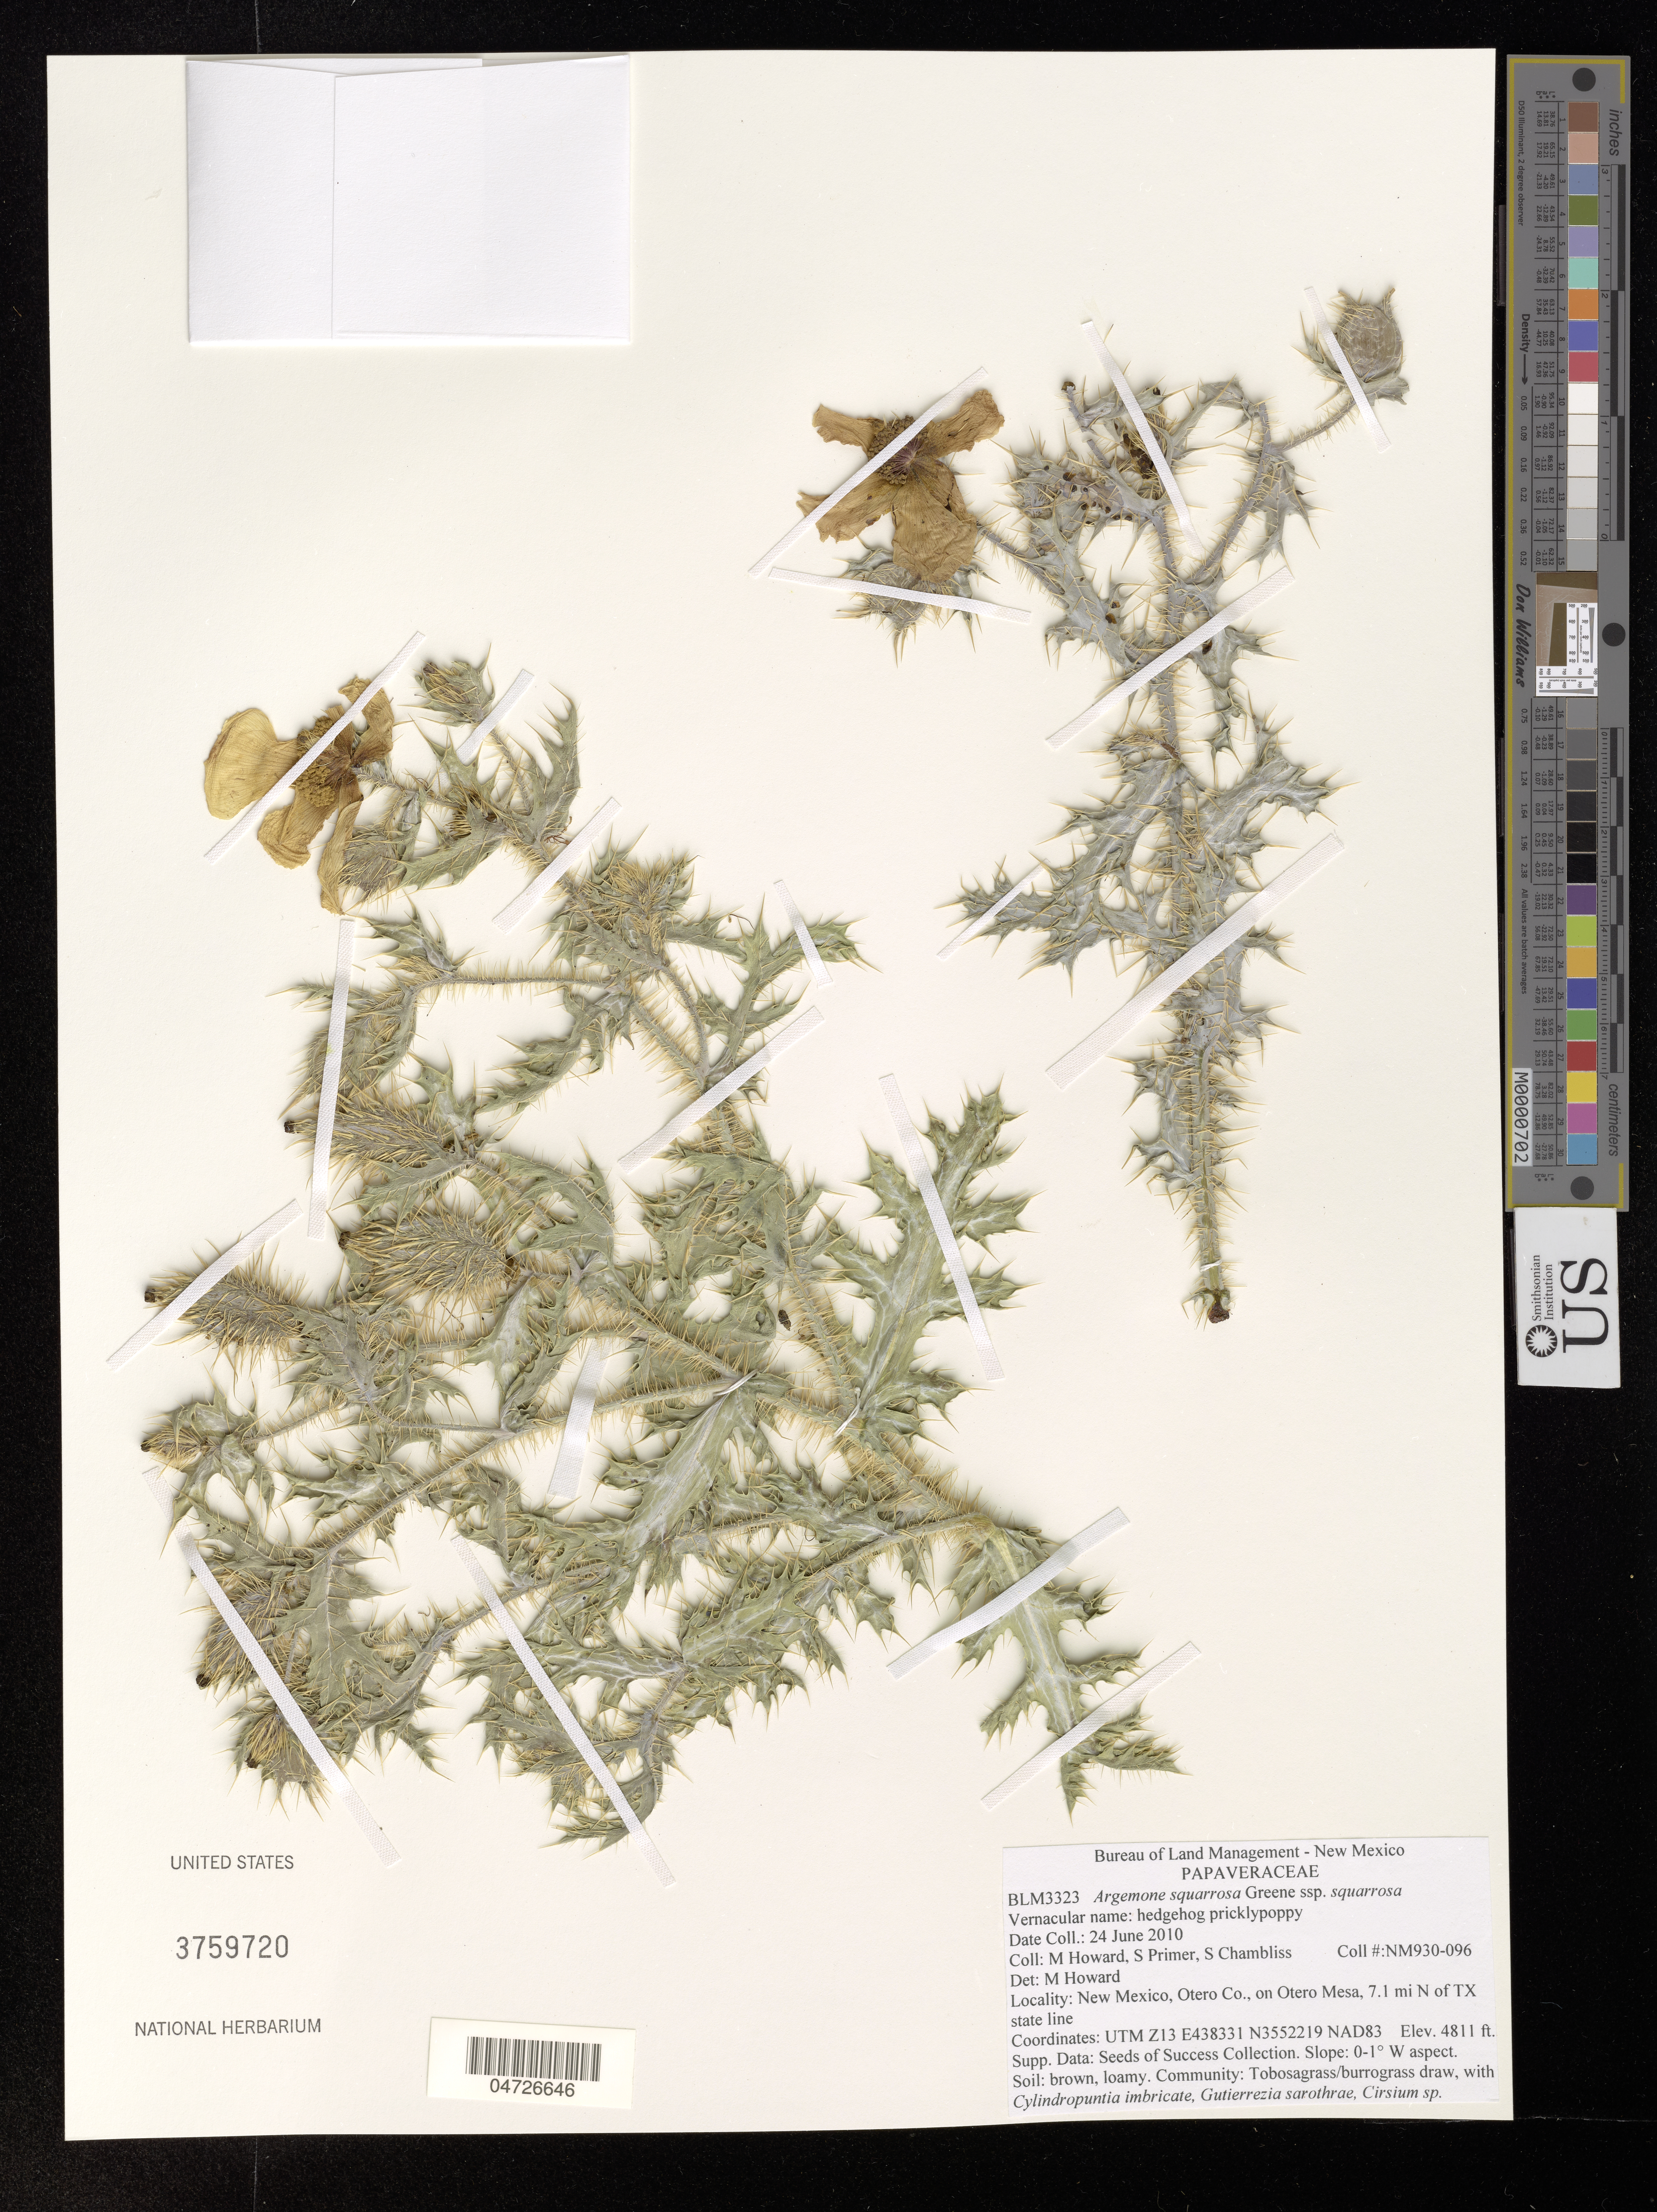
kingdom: Plantae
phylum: Tracheophyta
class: Magnoliopsida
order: Ranunculales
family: Papaveraceae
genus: Argemone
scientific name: Argemone squarrosa subsp. squarrosa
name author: Greene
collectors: M. Howard, S. Primer & S. Chambliss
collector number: NM930-096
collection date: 2010-06-24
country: United States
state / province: New Mexico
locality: Otero Co., on Otero Mesa, 7.1 mi N of TX state line.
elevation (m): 1466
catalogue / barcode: US 3759720